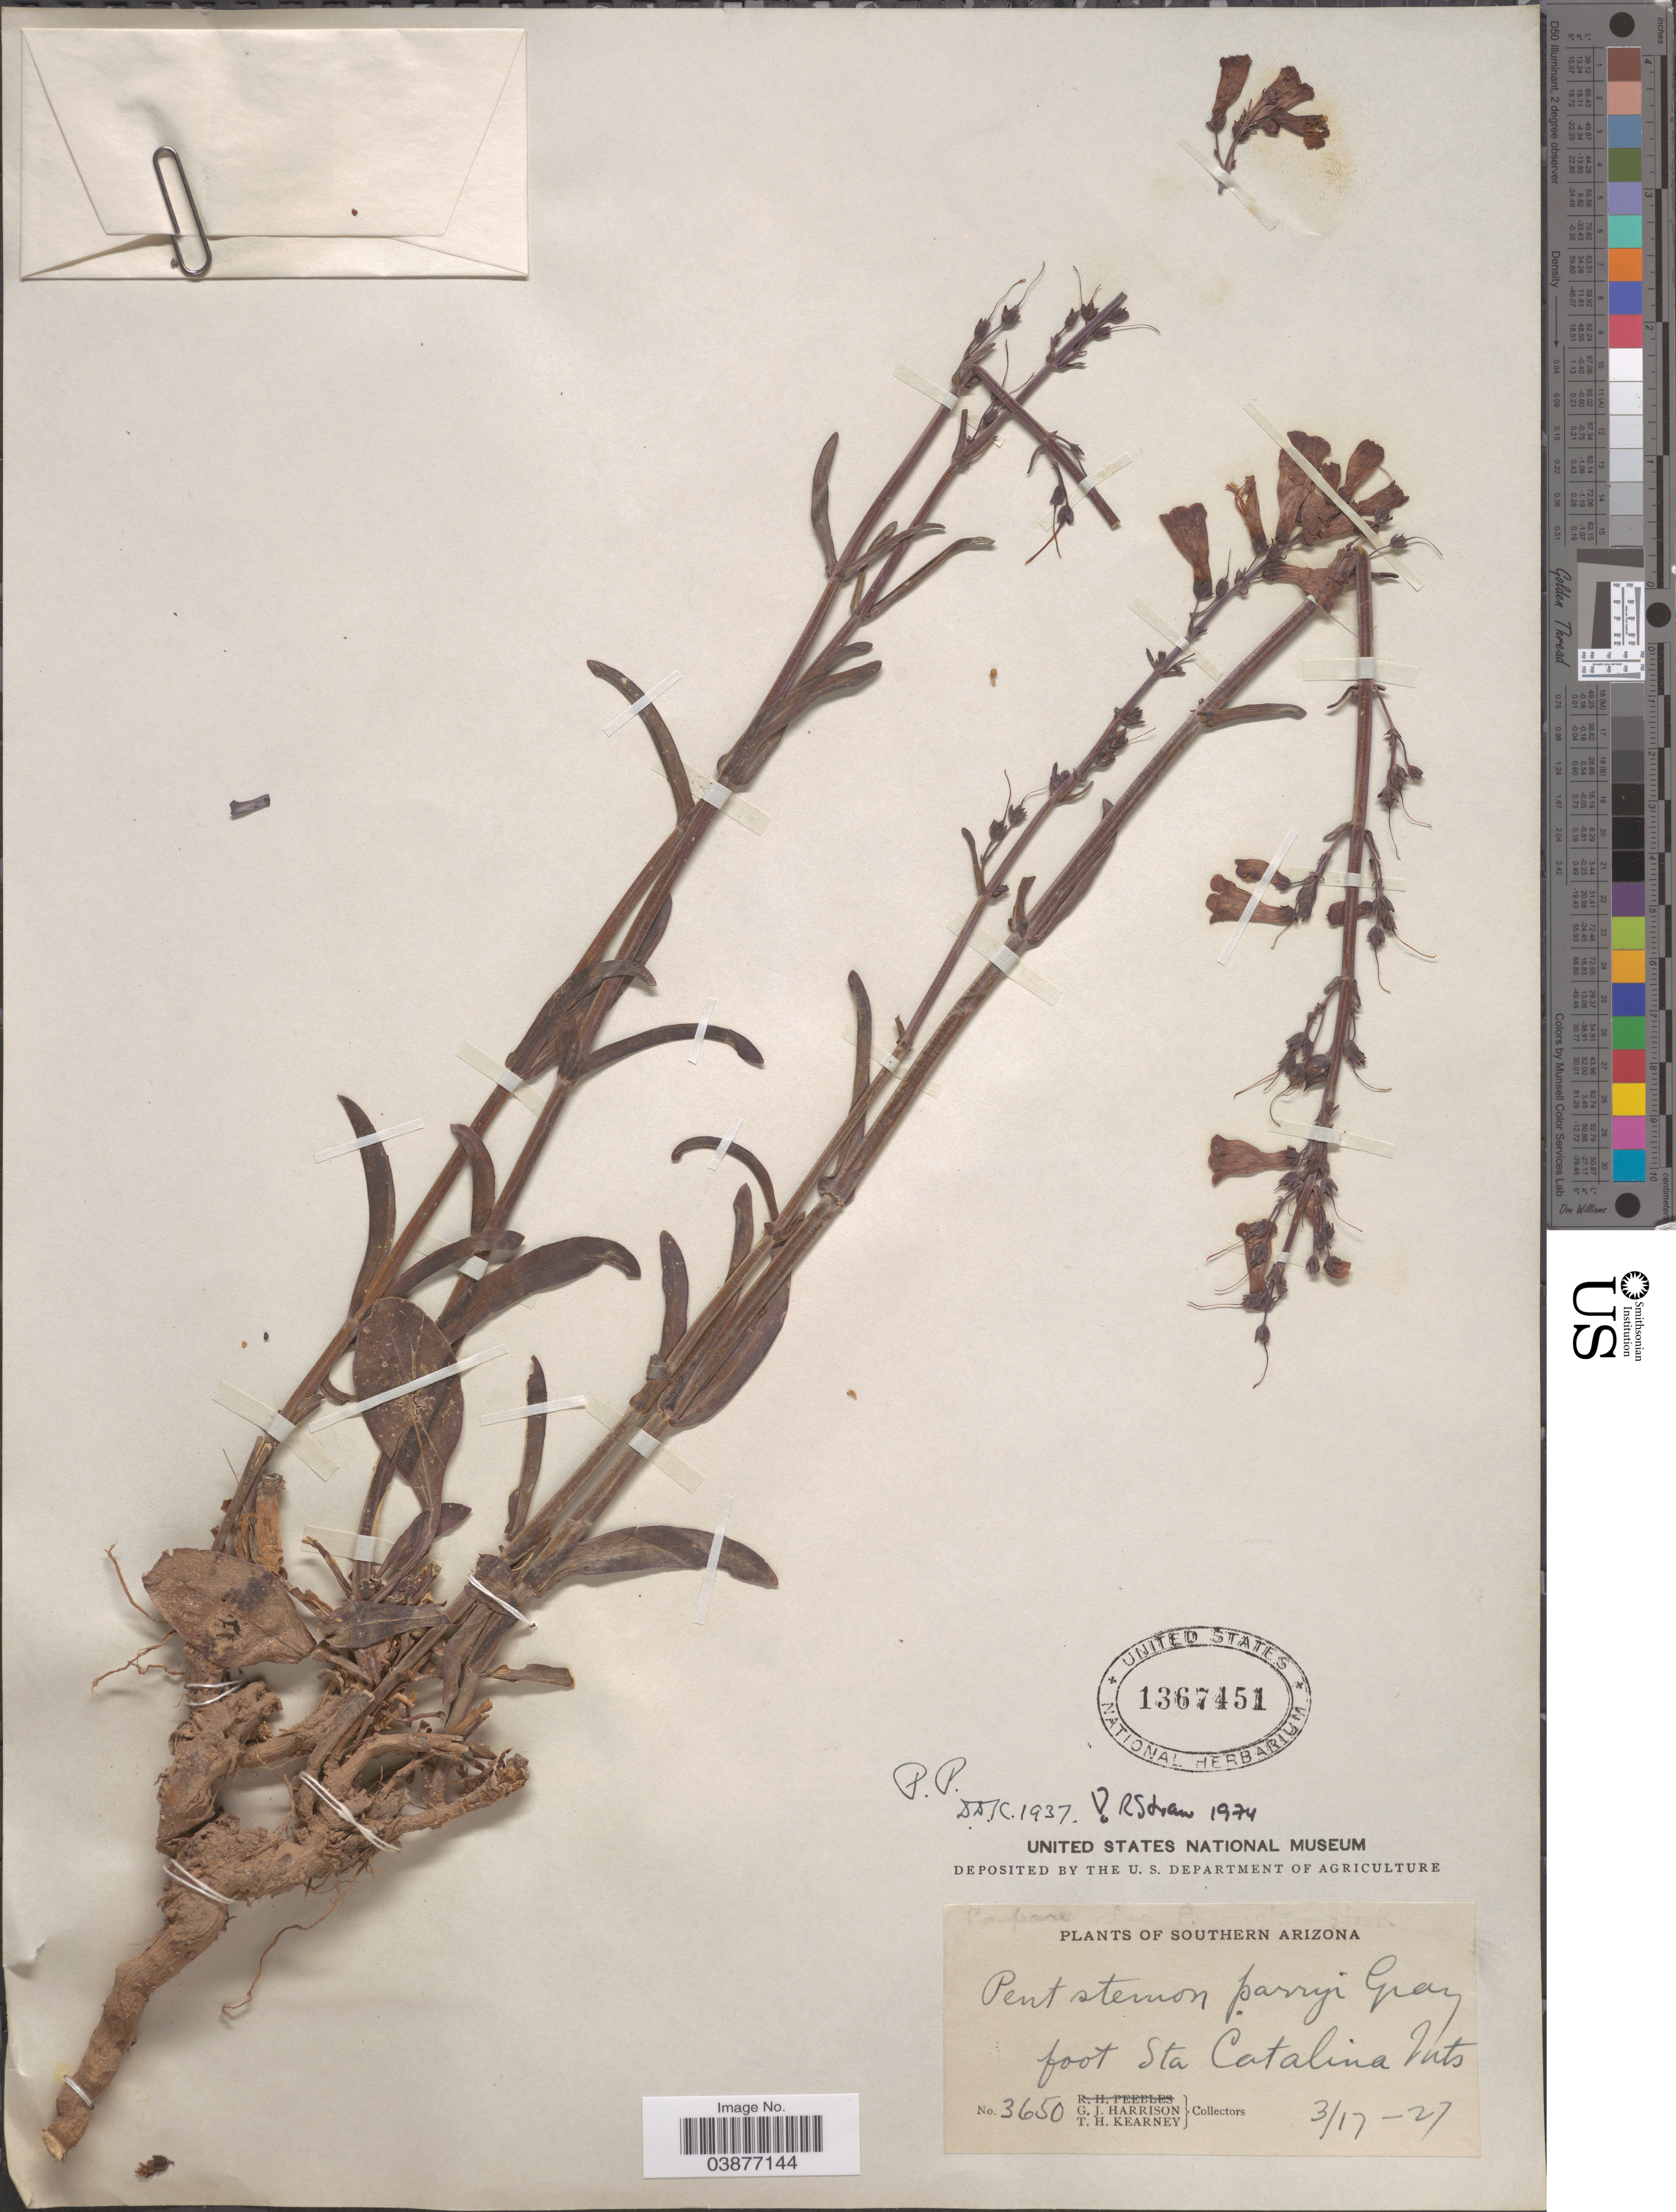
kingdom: Plantae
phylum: Tracheophyta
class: Magnoliopsida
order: Lamiales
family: Plantaginaceae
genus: Penstemon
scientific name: Penstemon parryi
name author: A. Gray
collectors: G. J. Harrison & T. H. Kearney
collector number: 3650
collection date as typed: Transcribed d/m/y: 17/3/27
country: United States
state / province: Arizona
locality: Southern Arizona. Foot Sta Catalina Mts.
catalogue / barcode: US 1367451